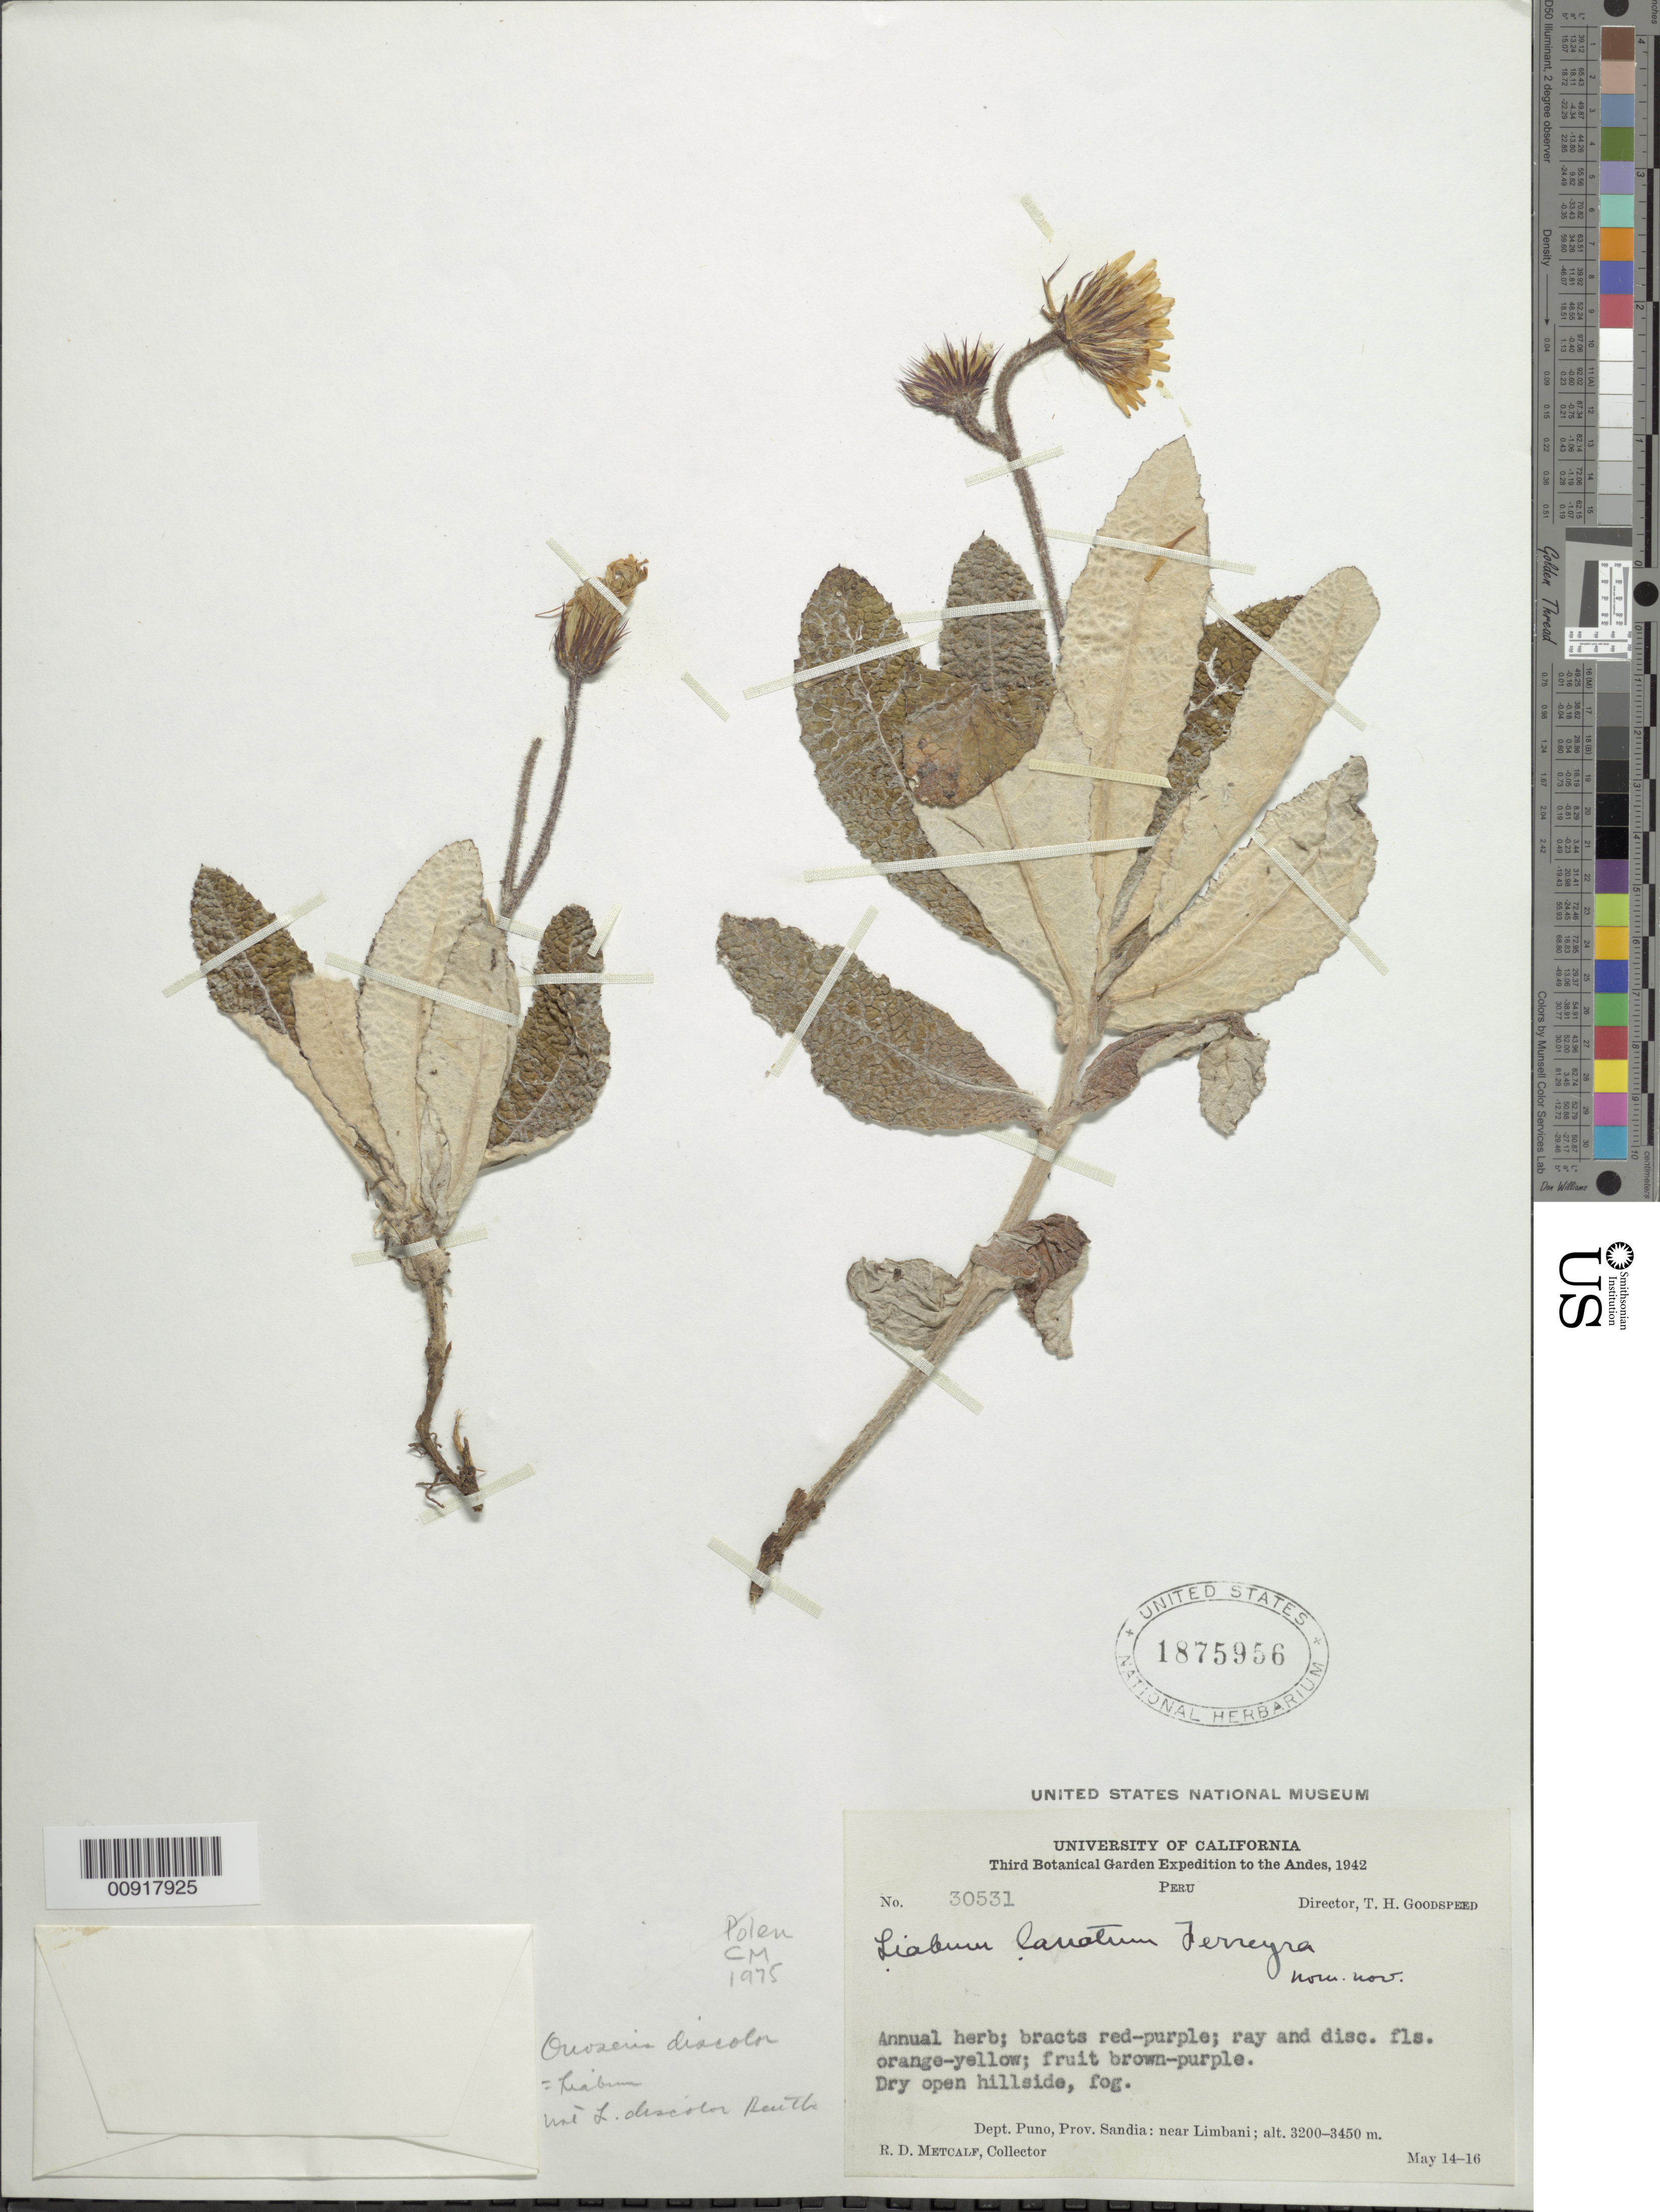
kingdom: Plantae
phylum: Tracheophyta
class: Magnoliopsida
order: Asterales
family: Asteraceae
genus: Pseudonoseris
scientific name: Pseudonoseris discolor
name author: (Muschl.) H. Rob. & Brettell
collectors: R. D. Metcalf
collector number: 30531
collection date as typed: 14 May 1942 to 16 May 1942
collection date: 1942-05-14/1942-05-16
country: Peru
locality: Prov. Sandia, Dpto. Puno, near Limbani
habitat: Dry open hillside, fog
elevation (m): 3200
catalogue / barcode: US 1875956